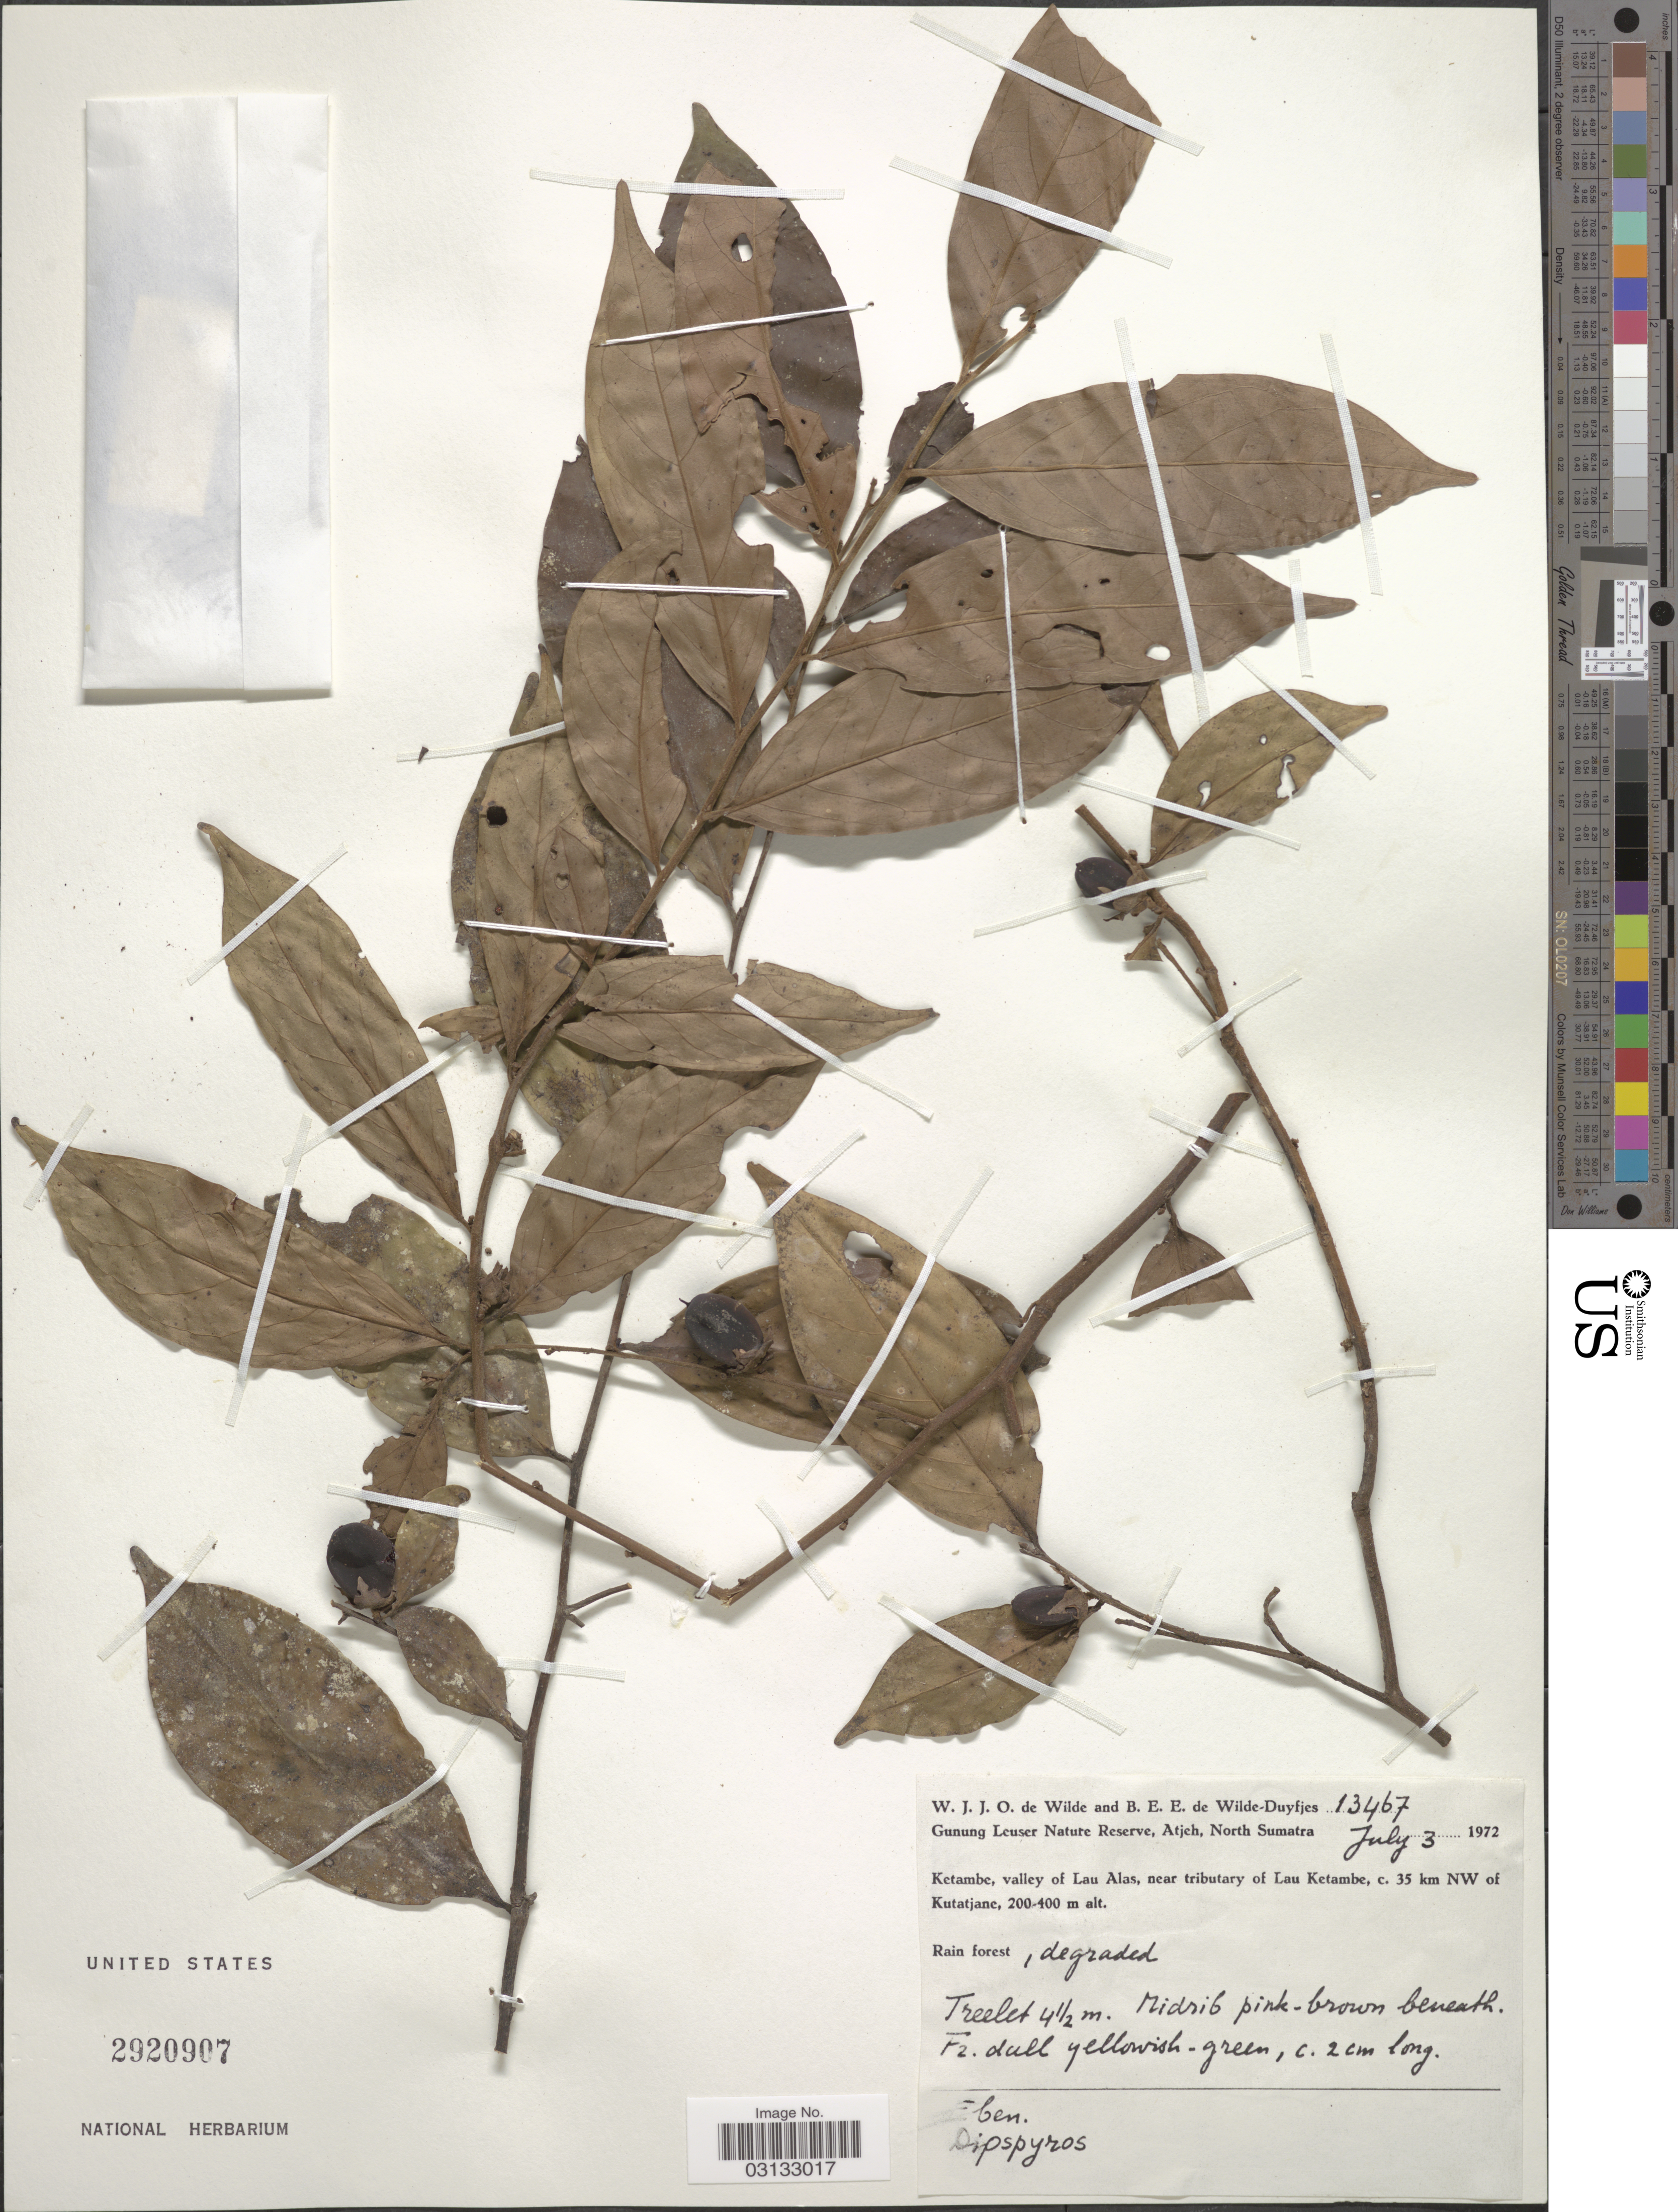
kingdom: Plantae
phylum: Tracheophyta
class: Magnoliopsida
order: Ericales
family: Ebenaceae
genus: Diospyros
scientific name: Diospyros sp.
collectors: W. J. de Wilde & B. E. de Wilde-Duyfjes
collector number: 13467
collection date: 1972-07-03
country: Indonesia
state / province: Sumatra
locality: Gunung Leuser Nature Reserve, Atjeh, North Sumatra, Ketambe, valley of Lau Alas, near tributary of Lau Ketambe, c. 35 km NW of Kutatjane.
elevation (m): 200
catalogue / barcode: US 2920907